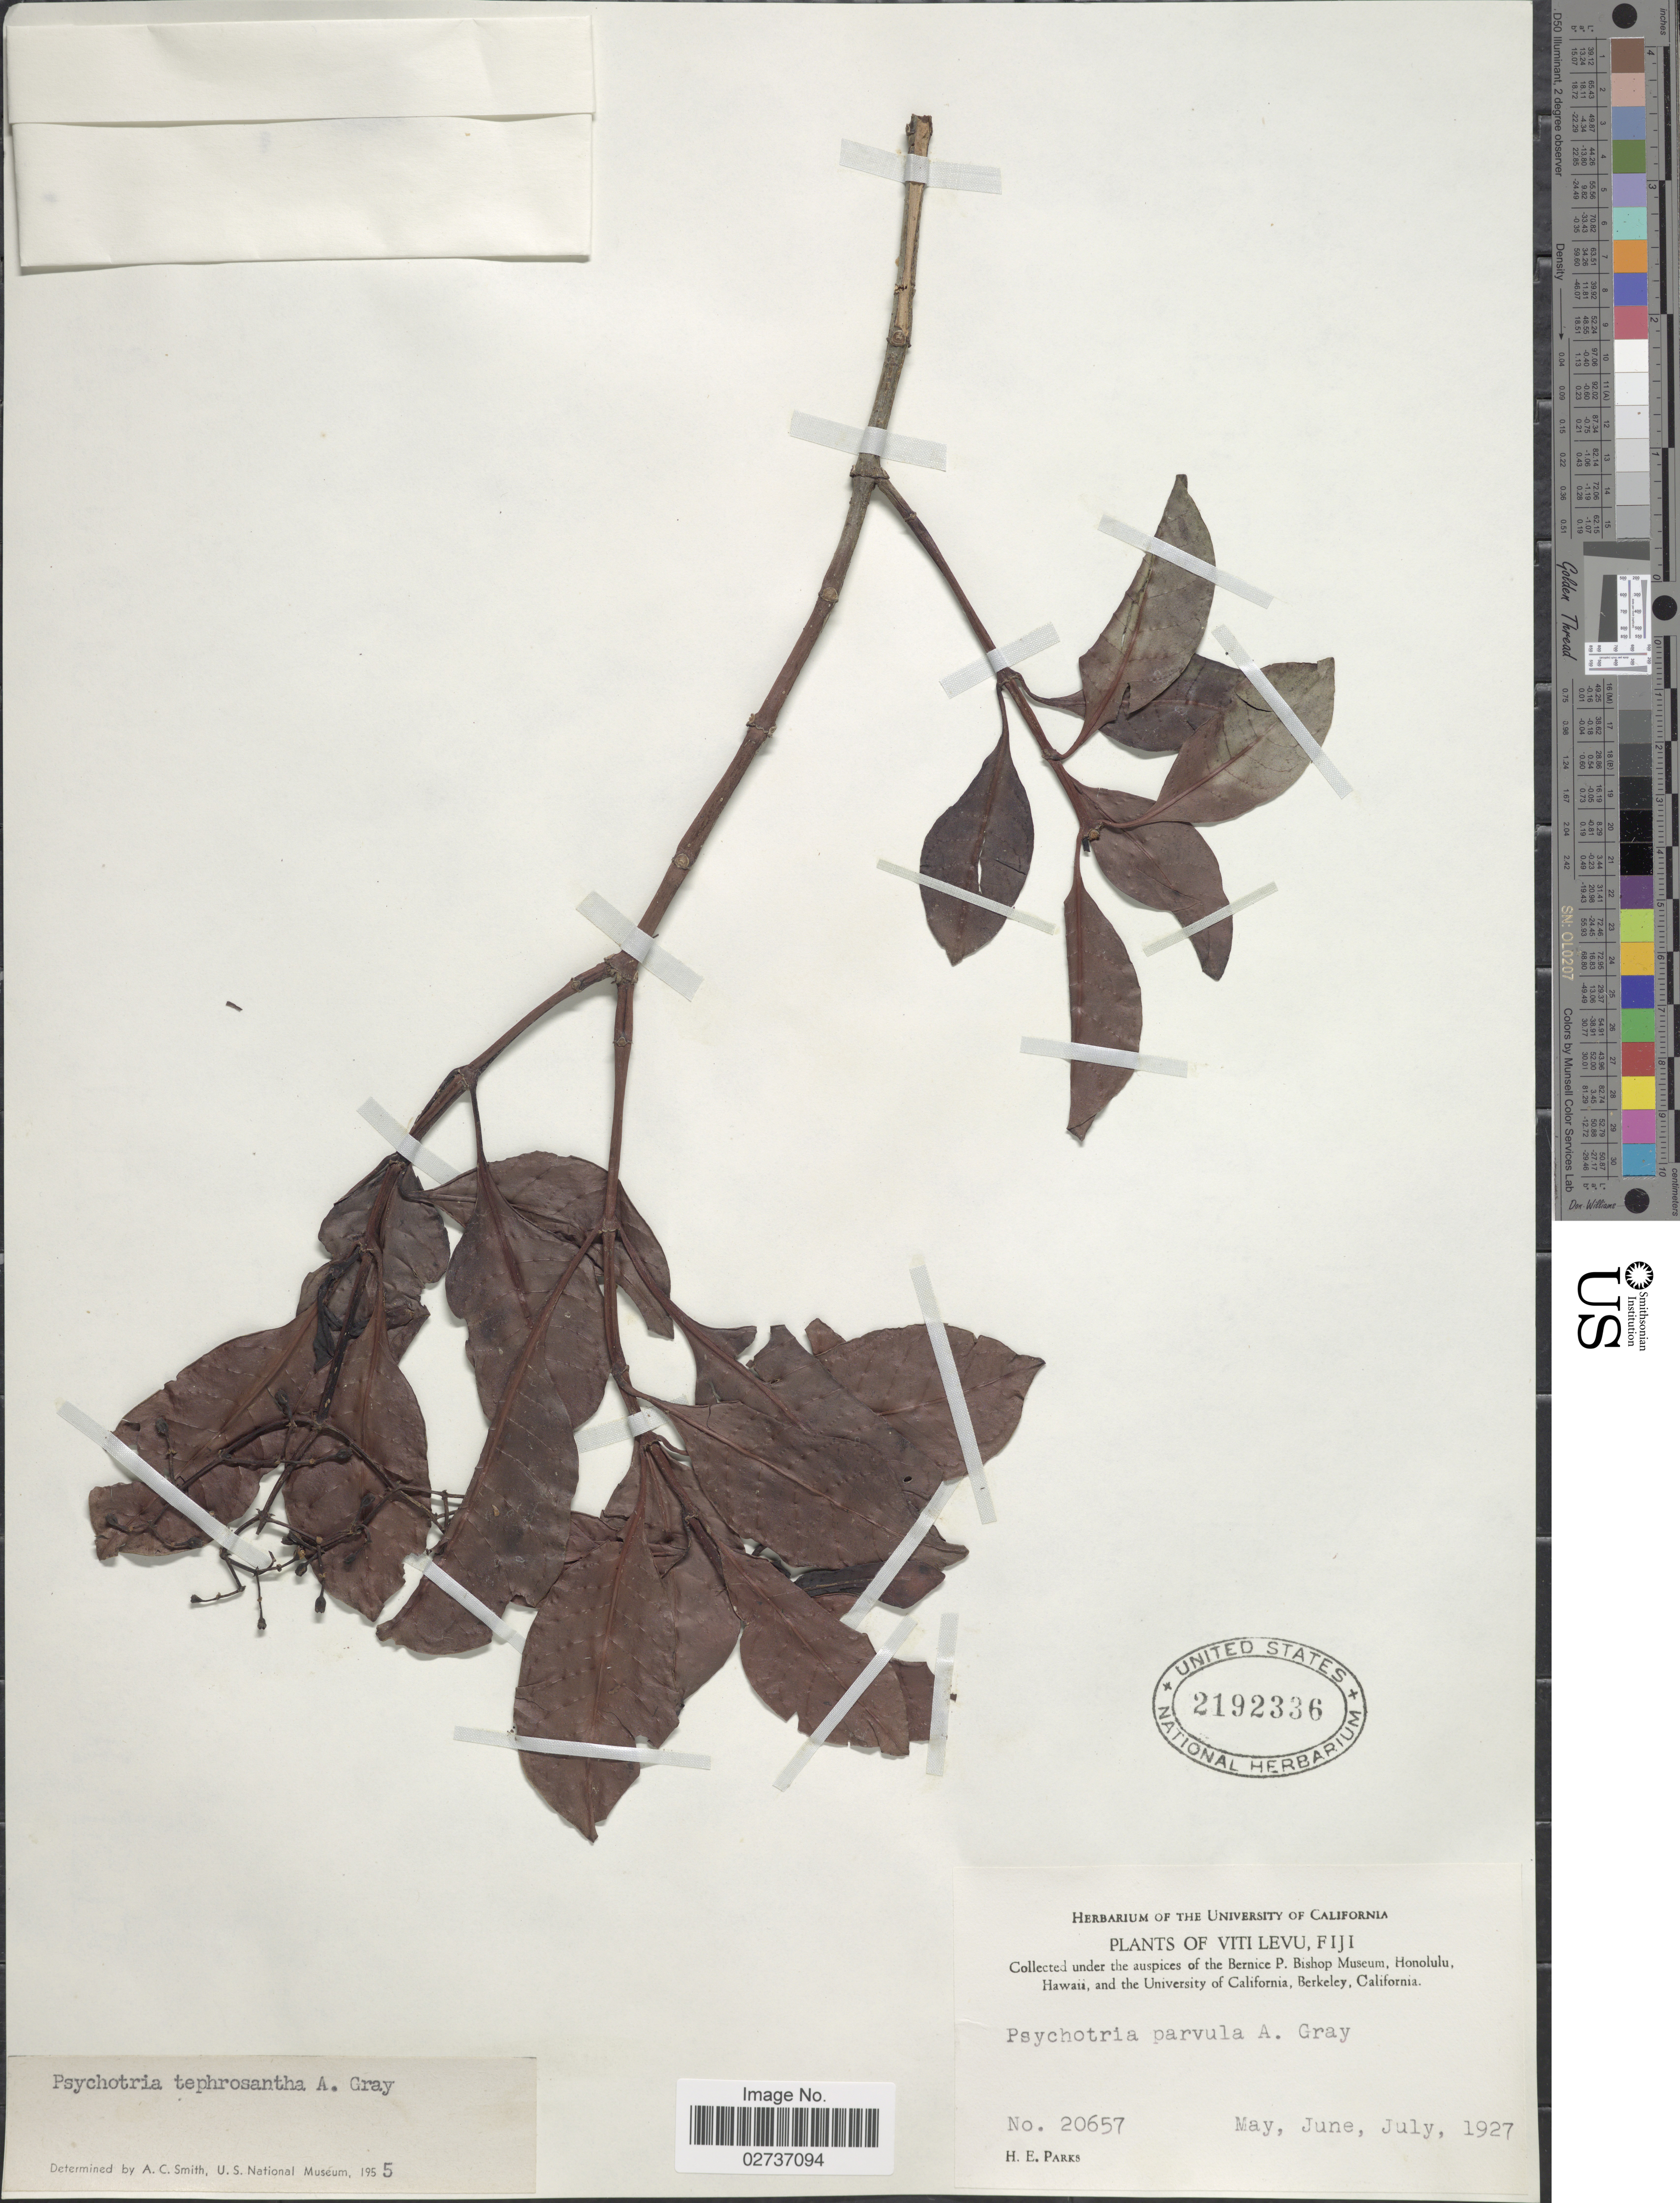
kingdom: Plantae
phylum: Tracheophyta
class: Magnoliopsida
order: Gentianales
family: Rubiaceae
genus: Psychotria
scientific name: Psychotria tephrosantha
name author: A. Gray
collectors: H. E. Parks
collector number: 20657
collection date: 1927-05/1927-07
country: Fiji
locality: Viti Levu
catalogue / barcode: US 2192336